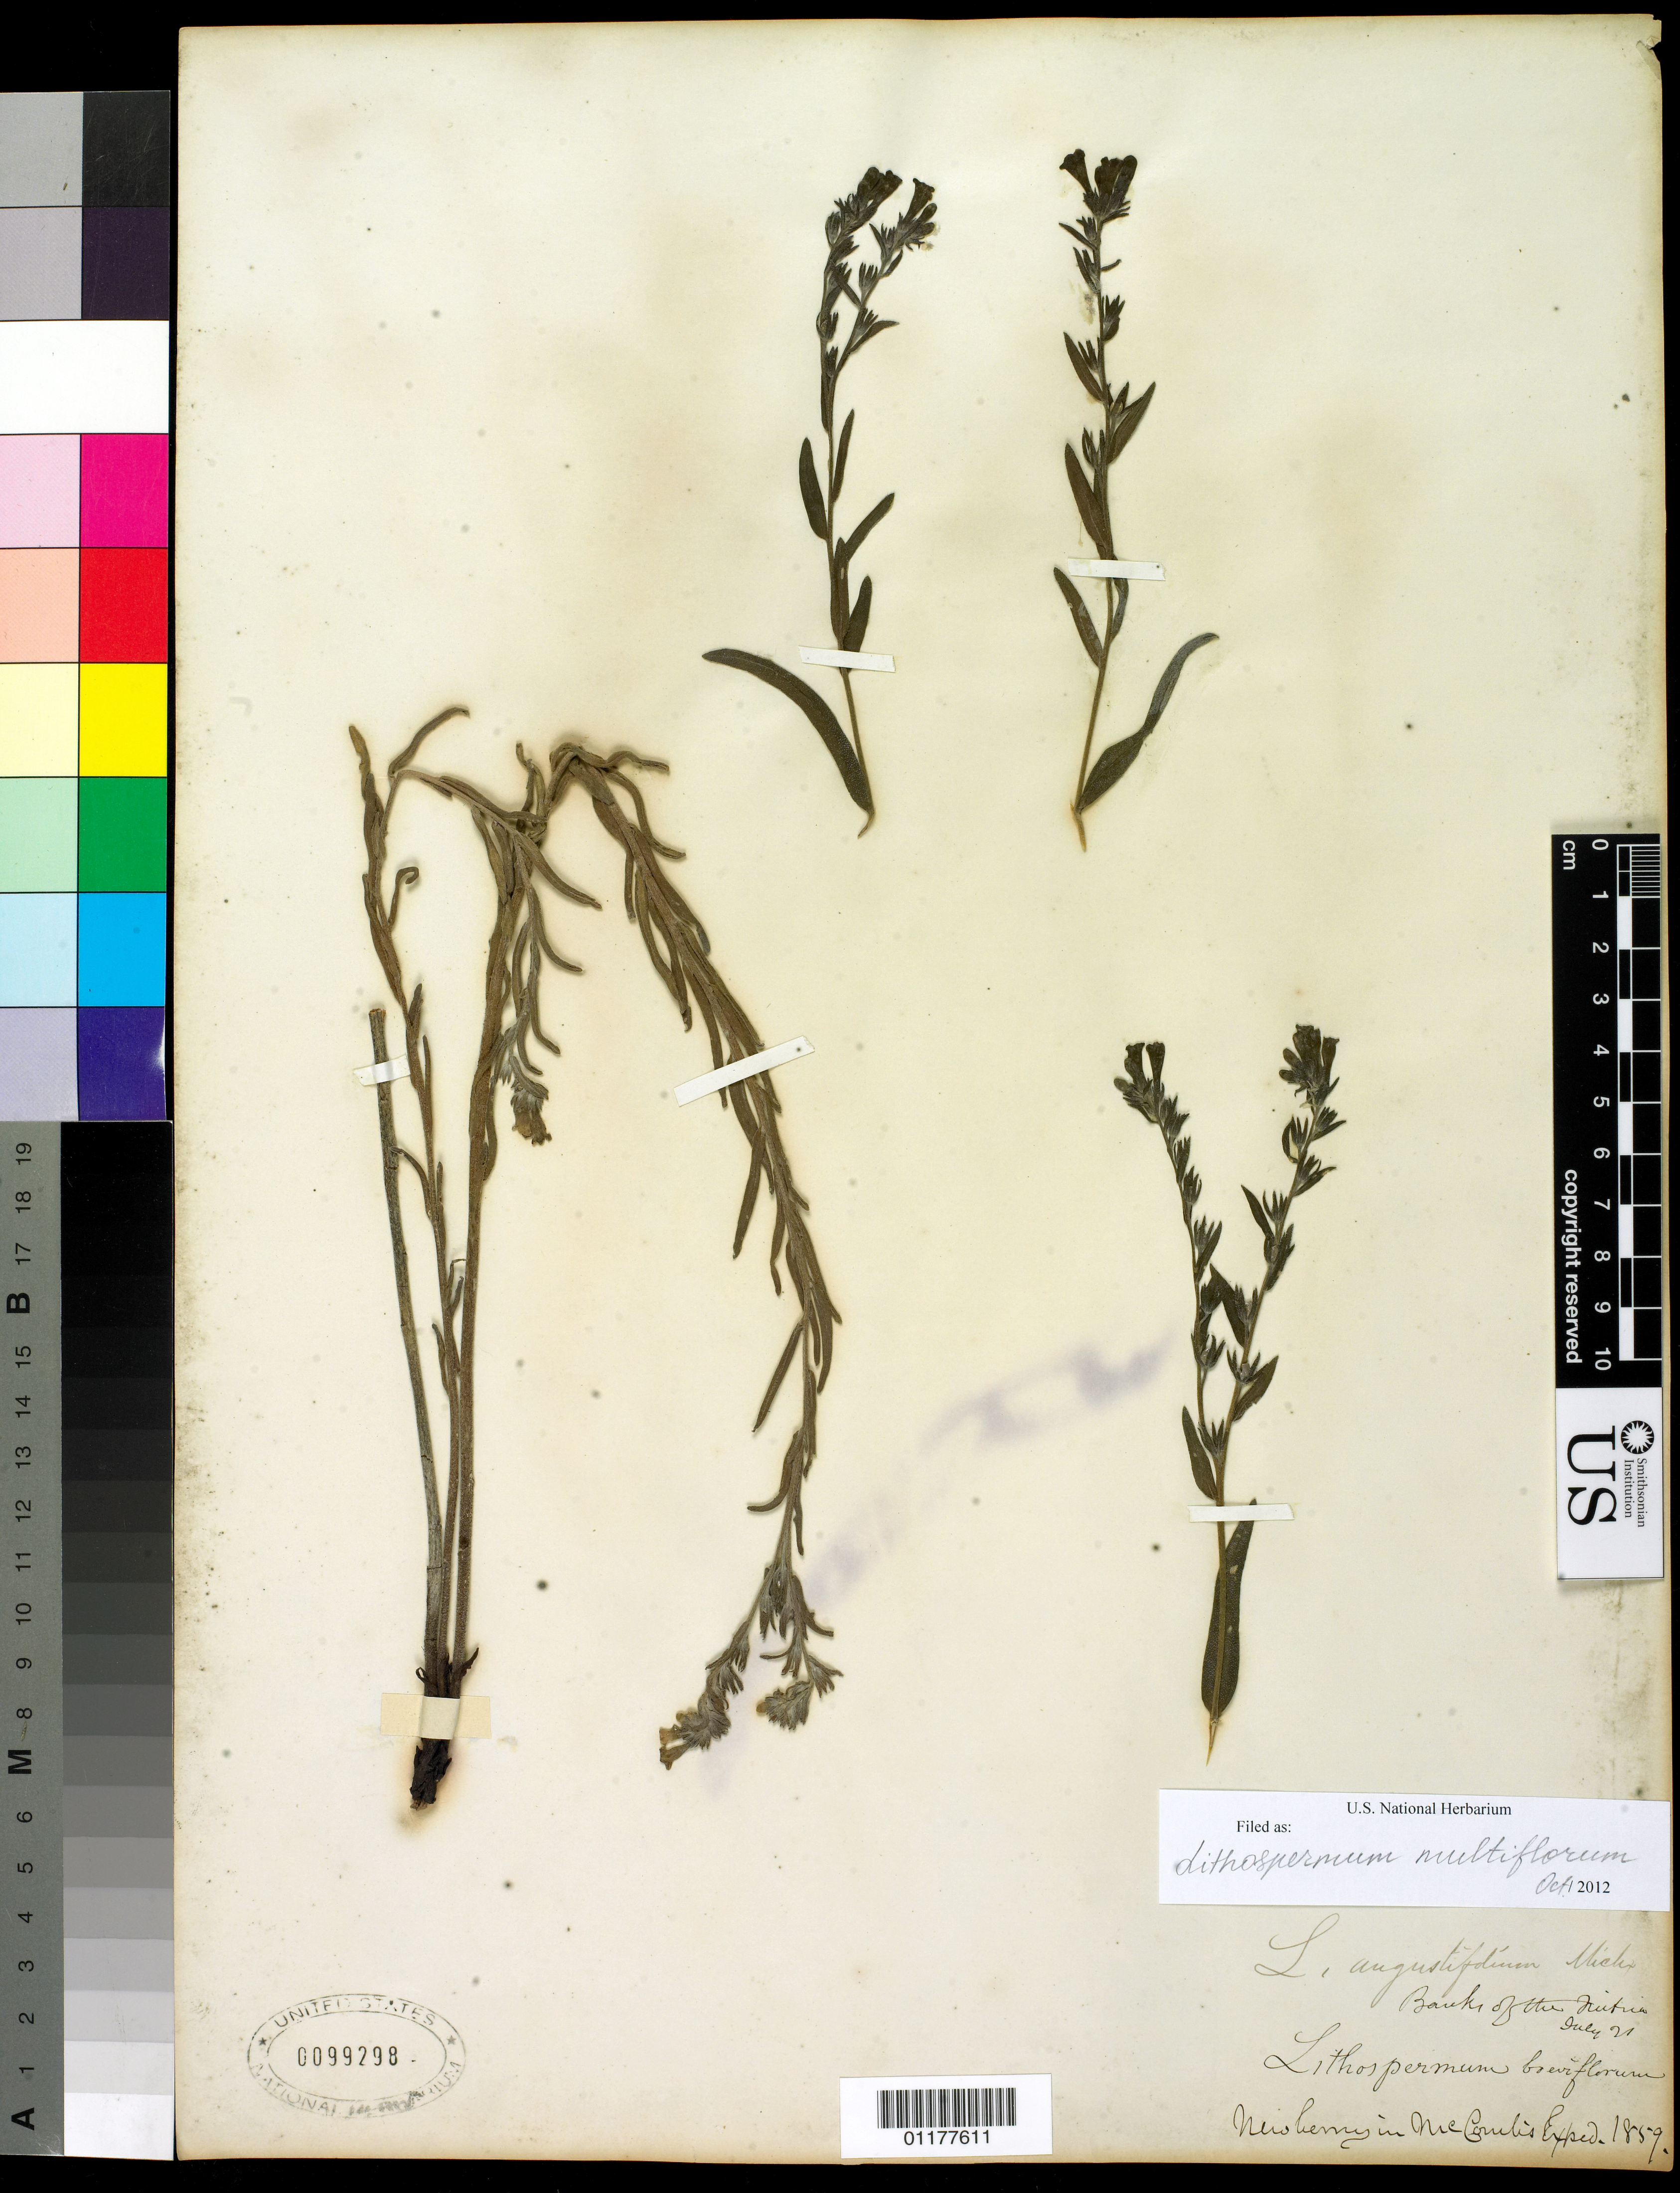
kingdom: Plantae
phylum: Tracheophyta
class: Magnoliopsida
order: Boraginales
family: Boraginaceae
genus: Lithospermum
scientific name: Lithospermum multiflorum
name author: Torr. ex A. Gray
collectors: J. S. Newberry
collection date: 1859-07-21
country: United States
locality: Banks of the [...]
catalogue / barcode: US 99298